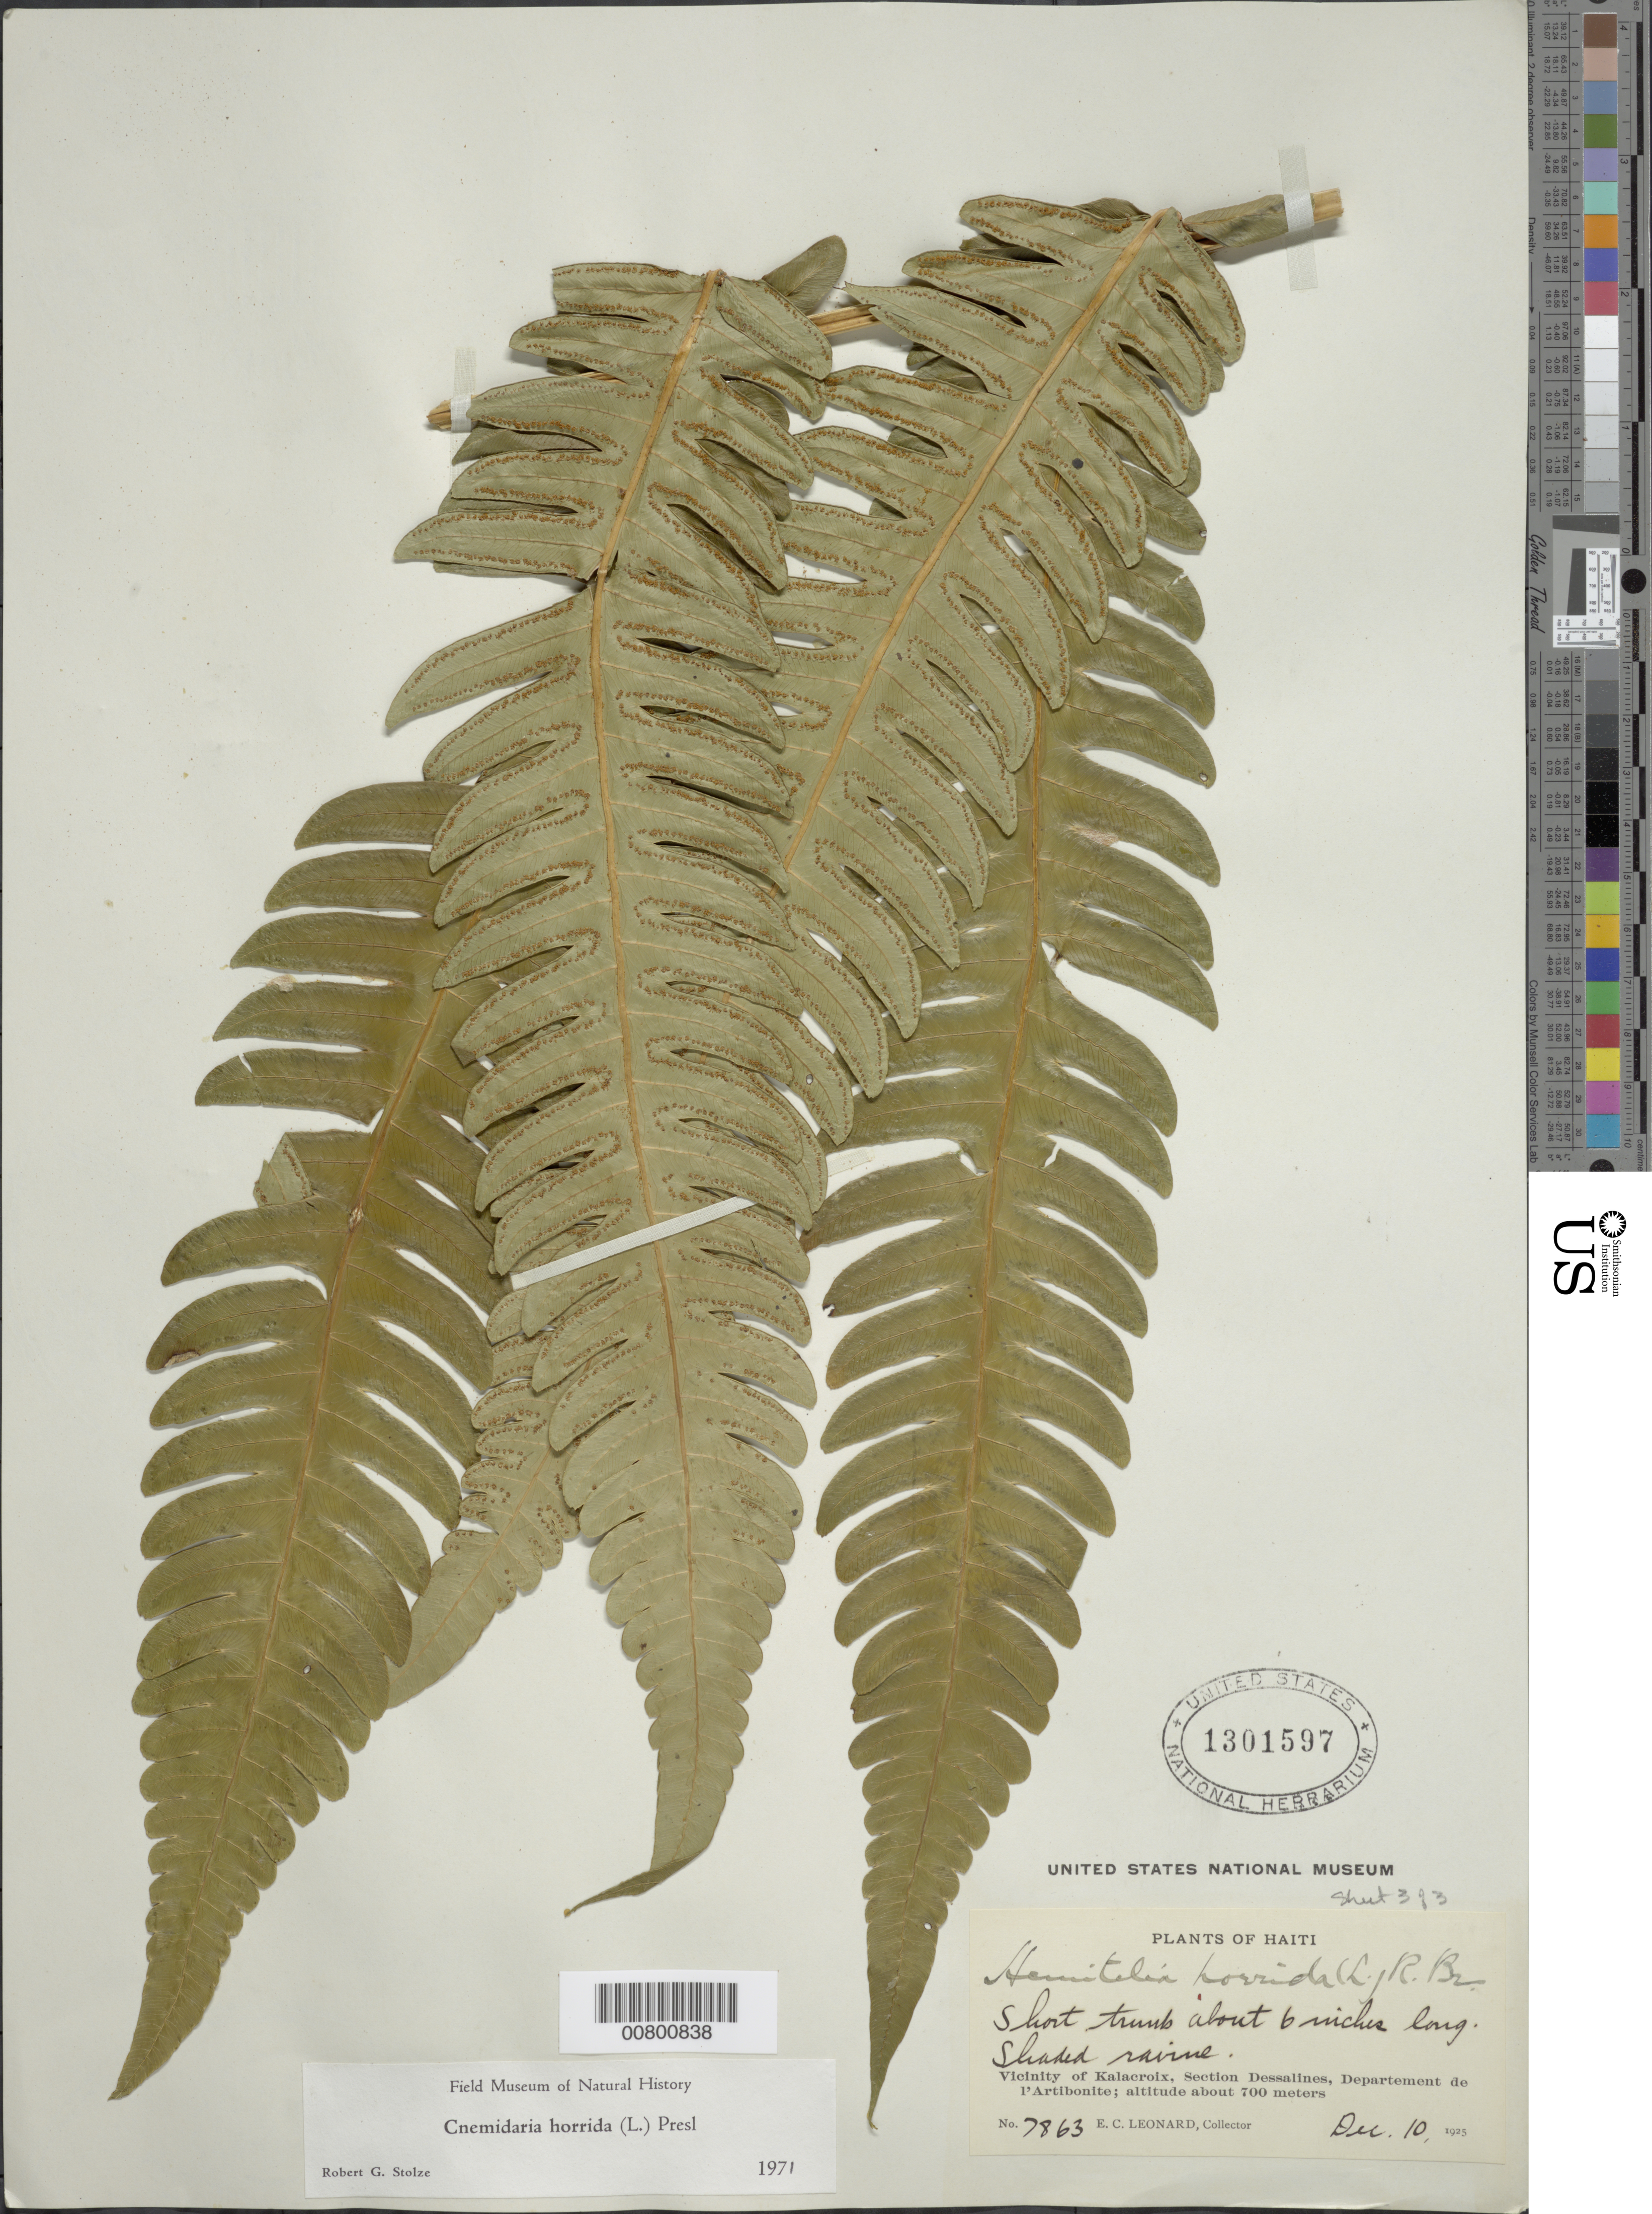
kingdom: Plantae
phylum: Tracheophyta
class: Polypodiopsida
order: Cyatheales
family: Cyatheaceae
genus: Cyathea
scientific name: Cyathea horrida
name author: (L.) Sm.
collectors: E. C. Leonard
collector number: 7863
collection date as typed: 10 Dec 1925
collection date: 1925-12-10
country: Haiti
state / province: Artibonite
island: Hispaniola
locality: Kalacroix vicinity, Section Dessalines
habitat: Shaded ravine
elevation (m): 700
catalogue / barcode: US 1301597